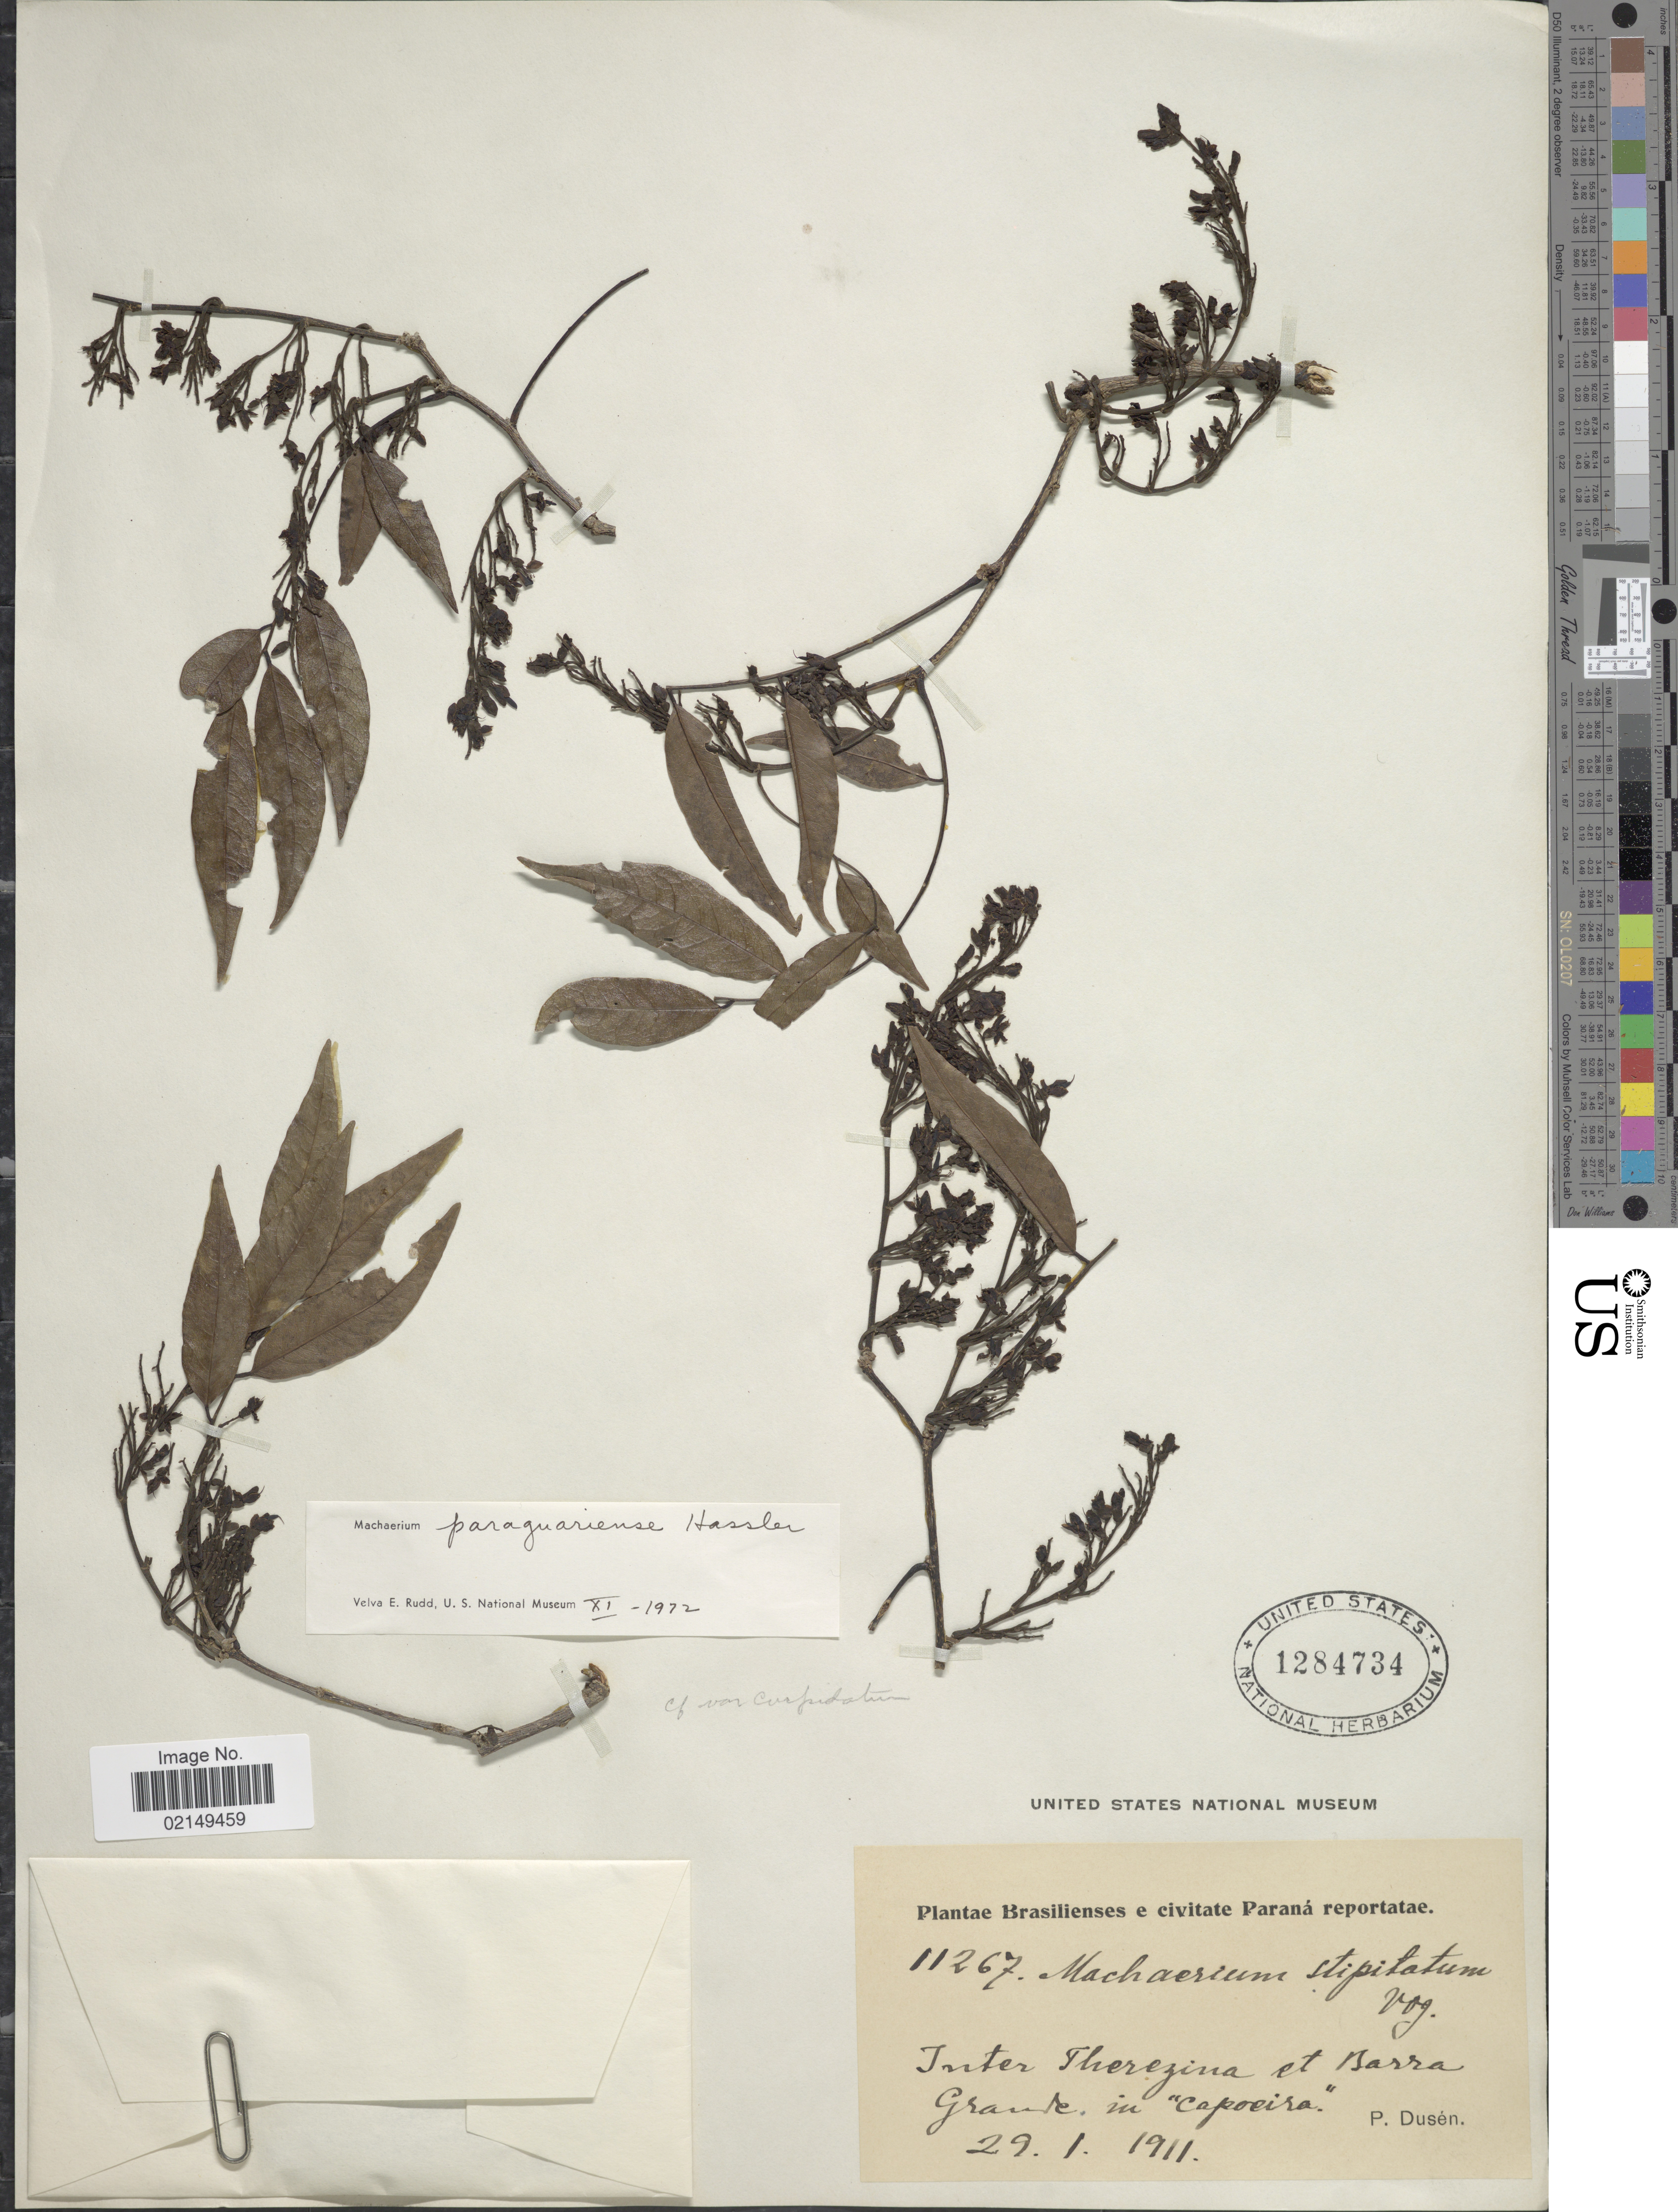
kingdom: Plantae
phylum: Tracheophyta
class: Magnoliopsida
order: Fabales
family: Fabaceae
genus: Machaerium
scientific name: Machaerium paraguariense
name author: Hassl.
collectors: E. L. Morris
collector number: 980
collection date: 1900-07-13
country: United States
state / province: West Virginia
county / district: Summers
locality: Near Barger's Spring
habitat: In oak and beech woods.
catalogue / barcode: US 388654